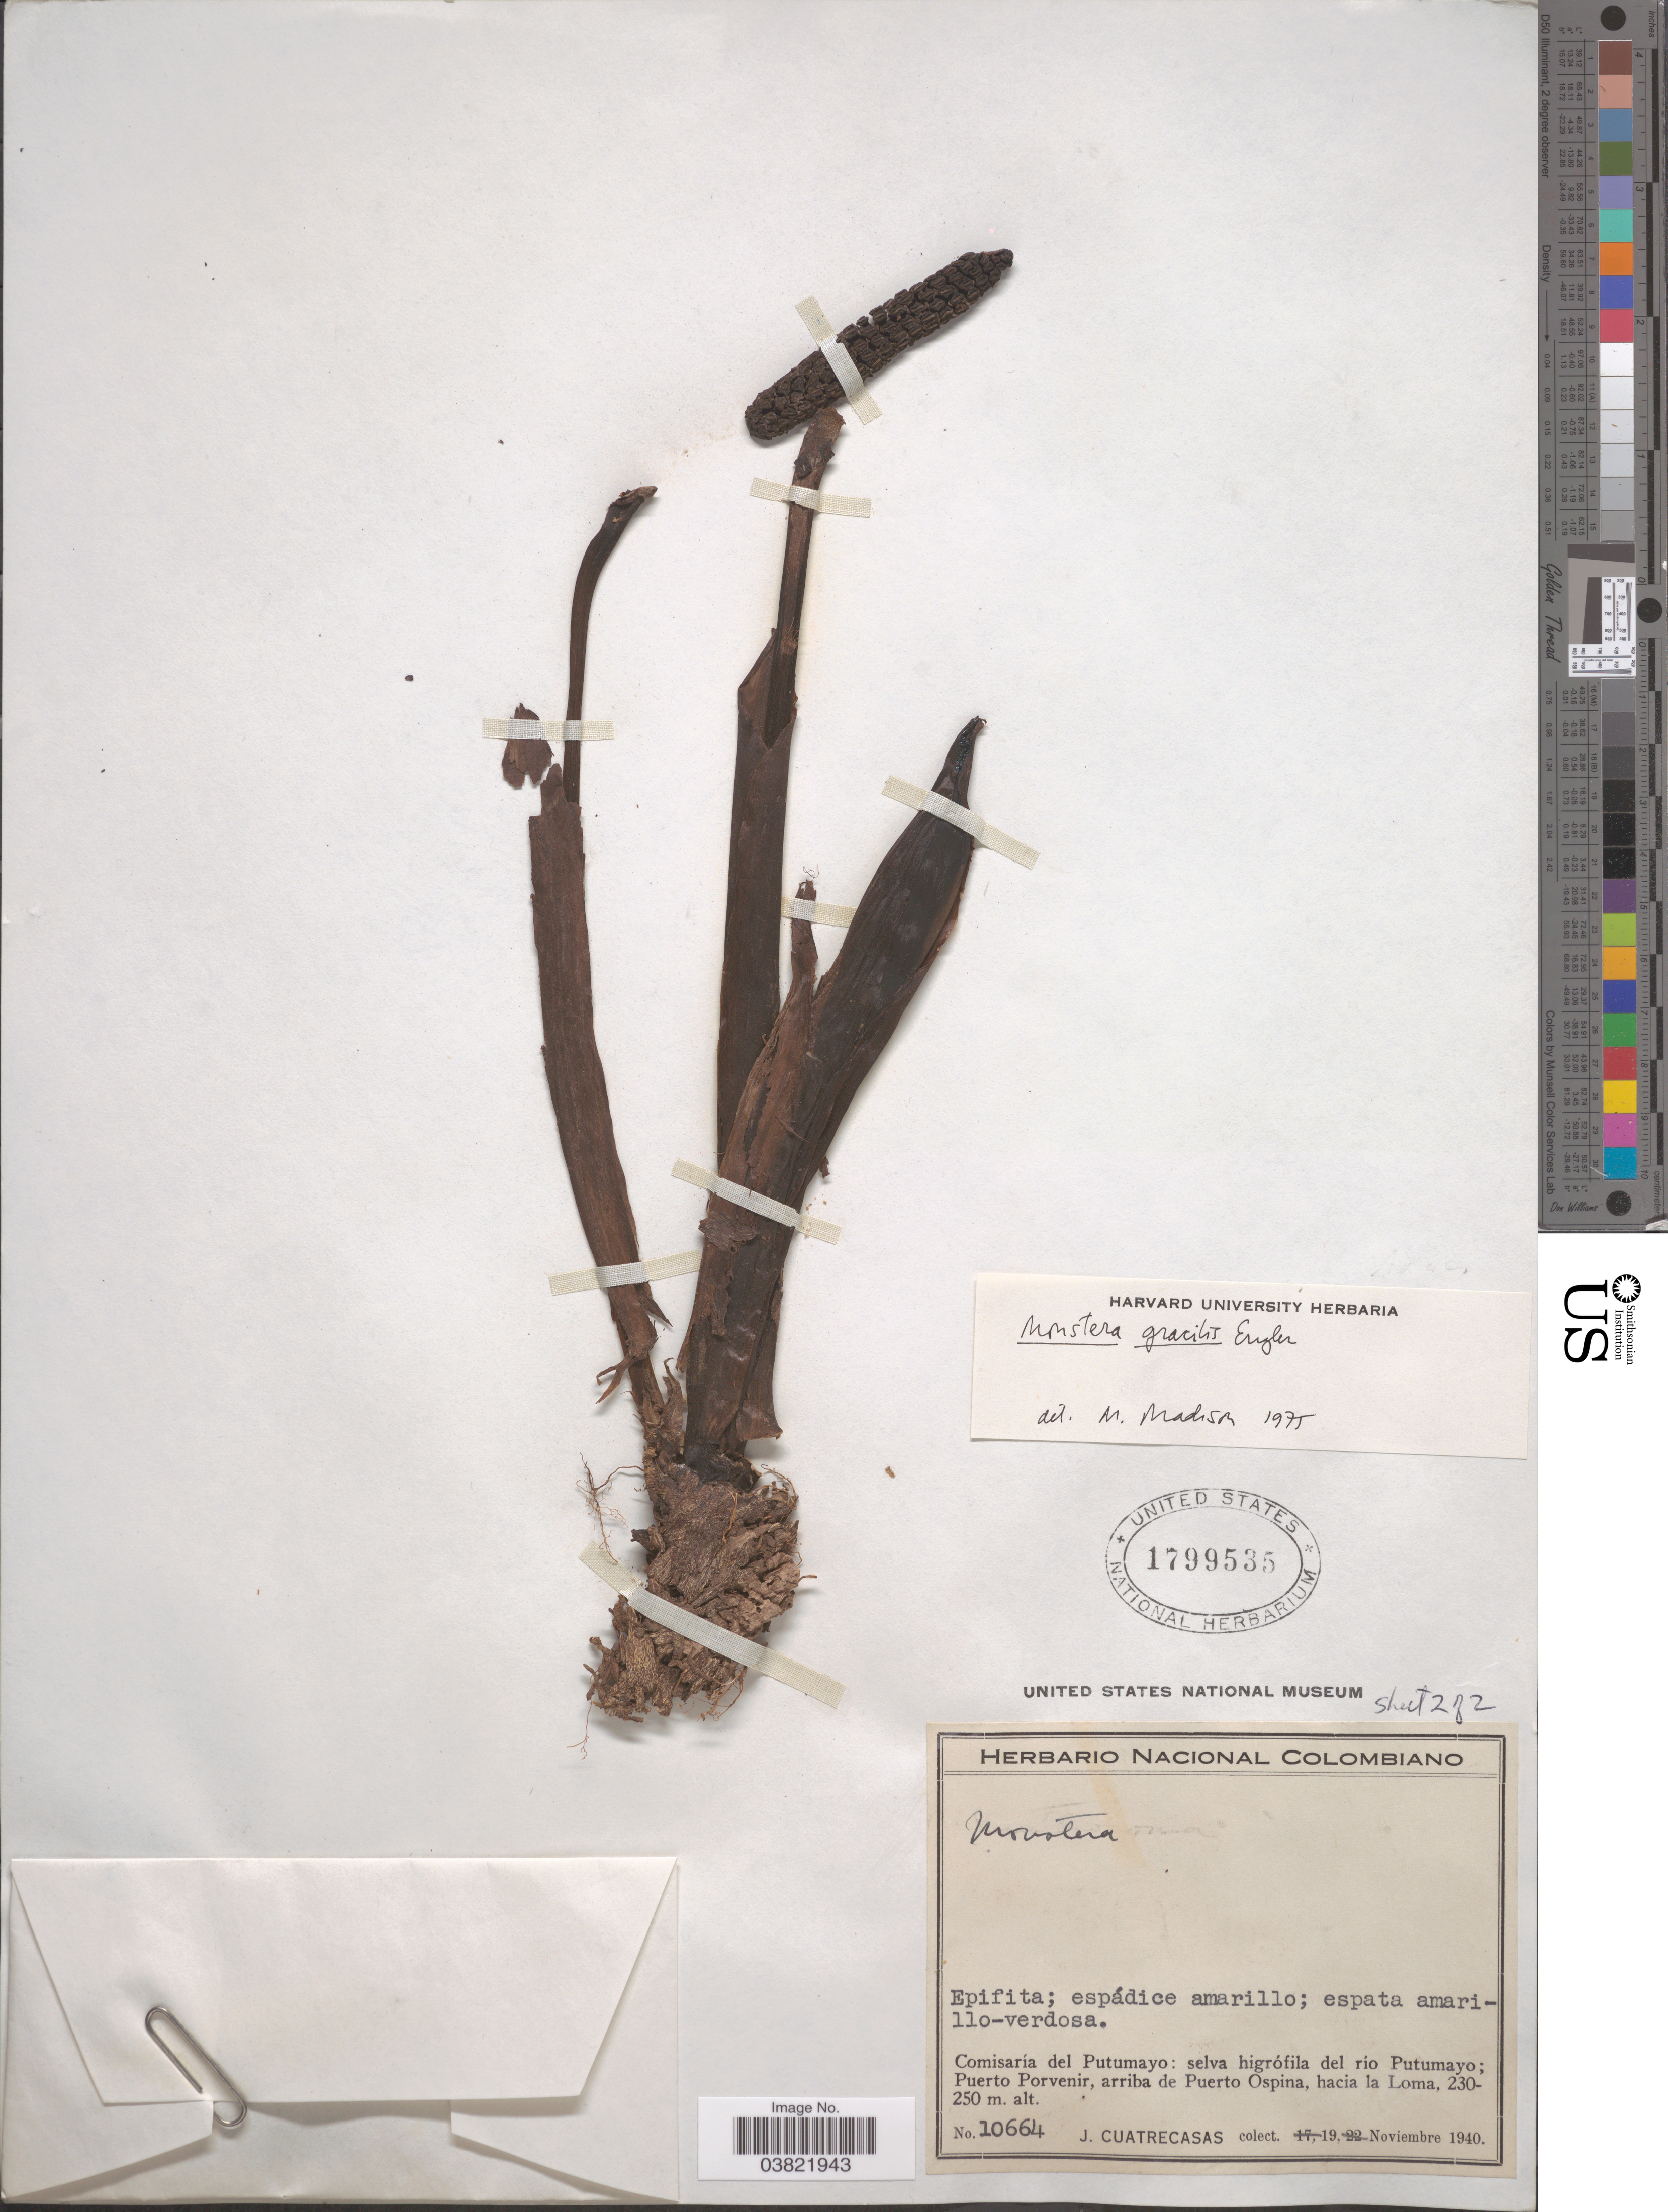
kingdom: Plantae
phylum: Tracheophyta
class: Liliopsida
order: Alismatales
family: Araceae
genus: Monstera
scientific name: Monstera gracilis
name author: Engl.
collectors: J. Cuatrecasas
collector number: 10664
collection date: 1940-11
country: Colombia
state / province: Putumayo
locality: Comisaría del Putumayo: selva higrófila del río Putumayo; Puerto Porvenir, arriba de Puerto Ospina, hacia la Loma.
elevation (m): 230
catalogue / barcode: US 1799535